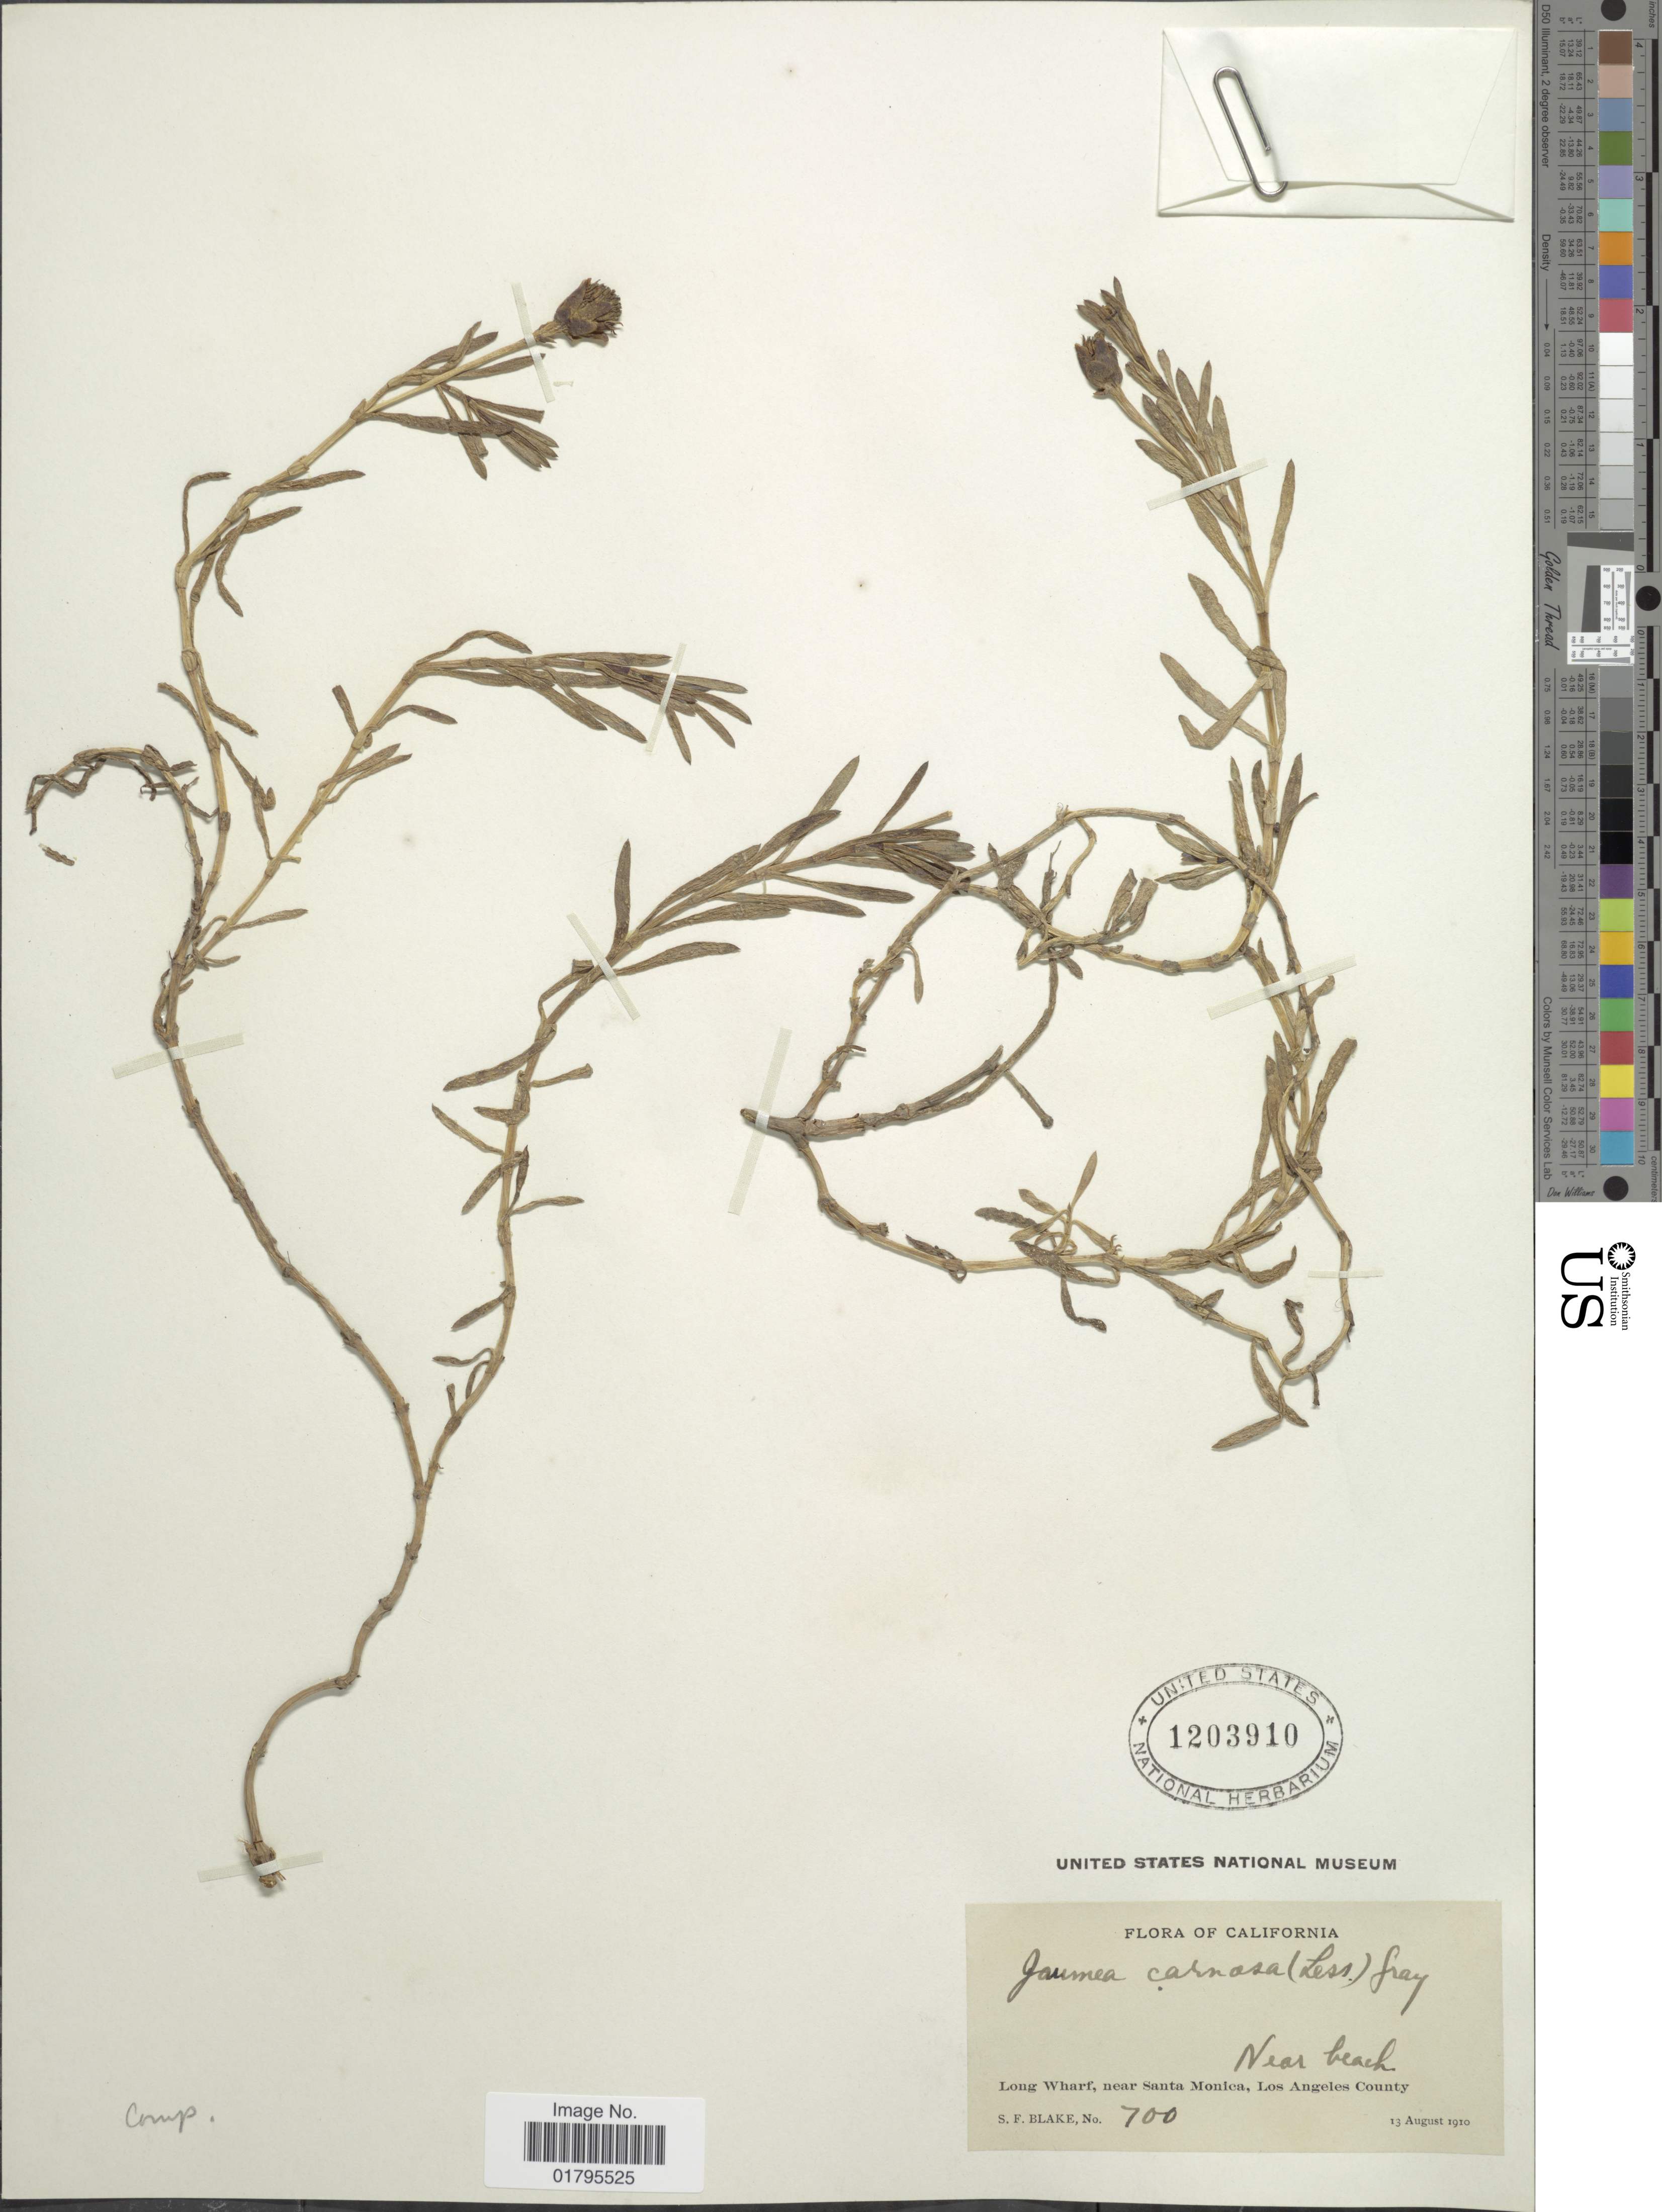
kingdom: Plantae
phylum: Tracheophyta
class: Magnoliopsida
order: Asterales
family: Asteraceae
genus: Jaumea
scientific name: Jaumea carnosa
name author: (Less.) A. Gray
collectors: S. Blake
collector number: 700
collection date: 1910-08-13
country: United States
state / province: California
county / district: Los Angeles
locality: Long Wharf, near Santa Monica, Los Angeles County, Near Beach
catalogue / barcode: US 1203910